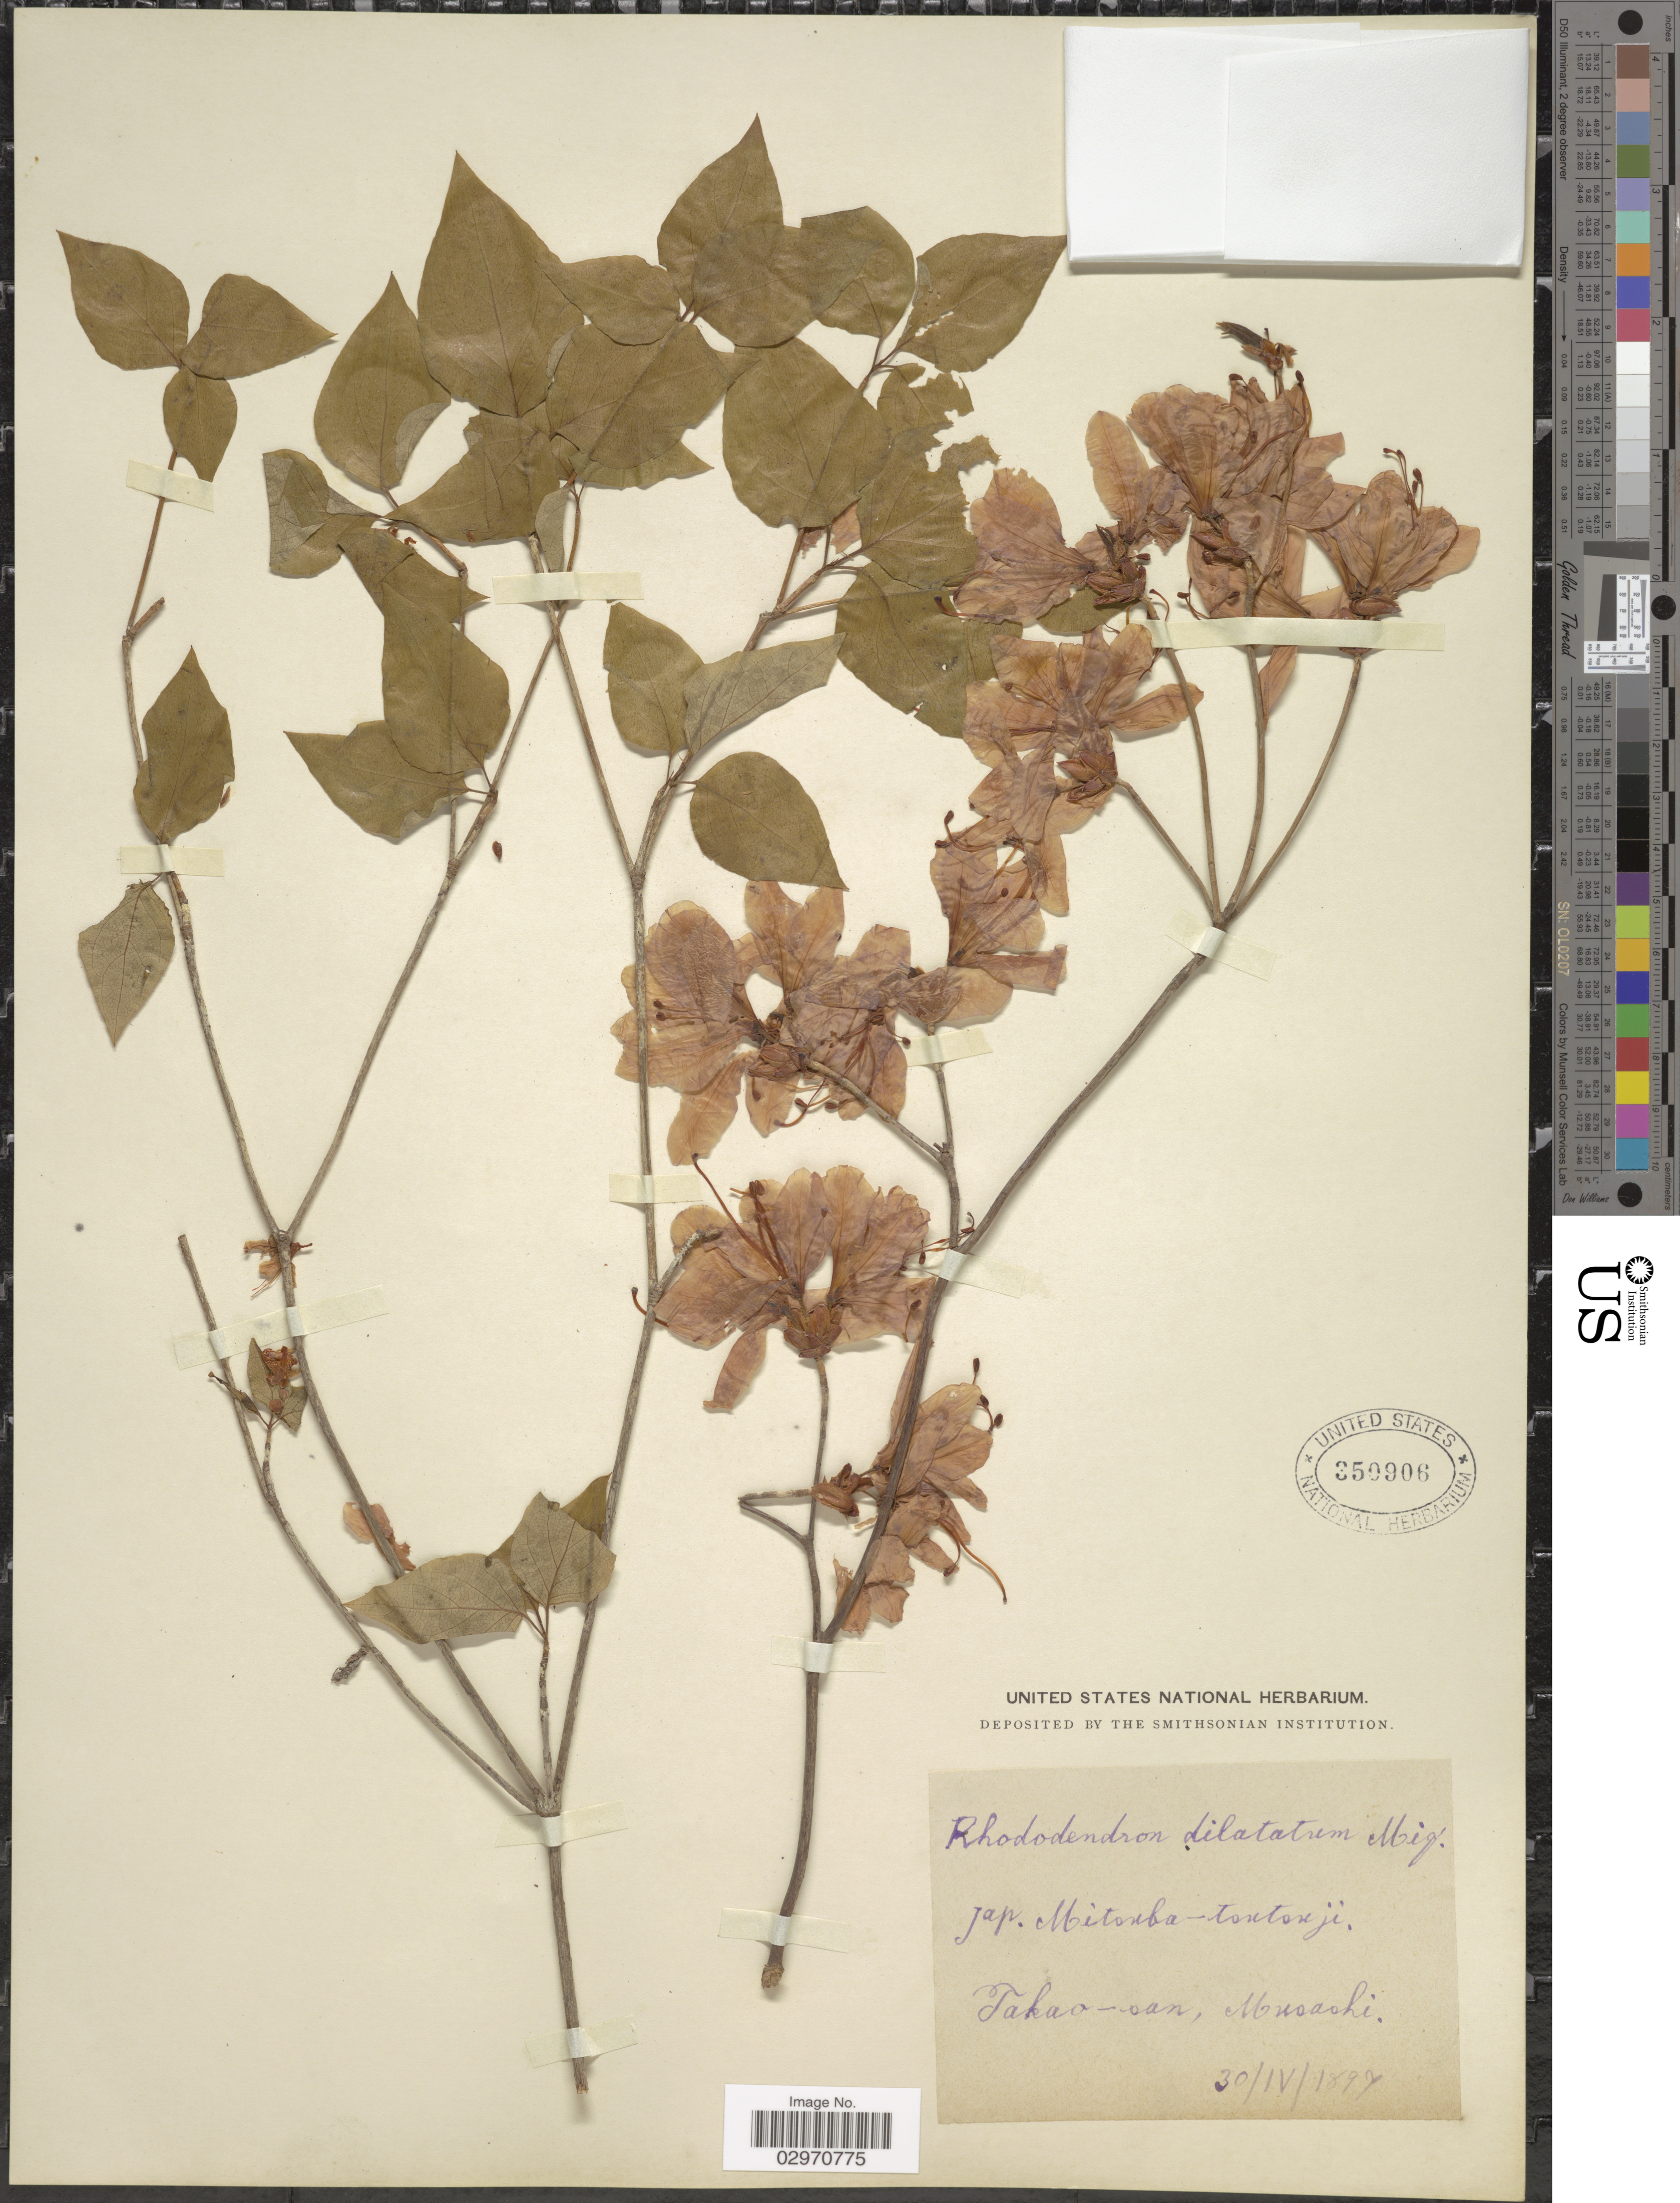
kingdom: Plantae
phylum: Tracheophyta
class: Magnoliopsida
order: Ericales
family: Ericaceae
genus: Rhododendron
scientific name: Rhododendron farrerae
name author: Sweet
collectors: ex herb. United States National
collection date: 1897-04-30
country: Japan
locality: Takao-san, Musashi.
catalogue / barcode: US 350906